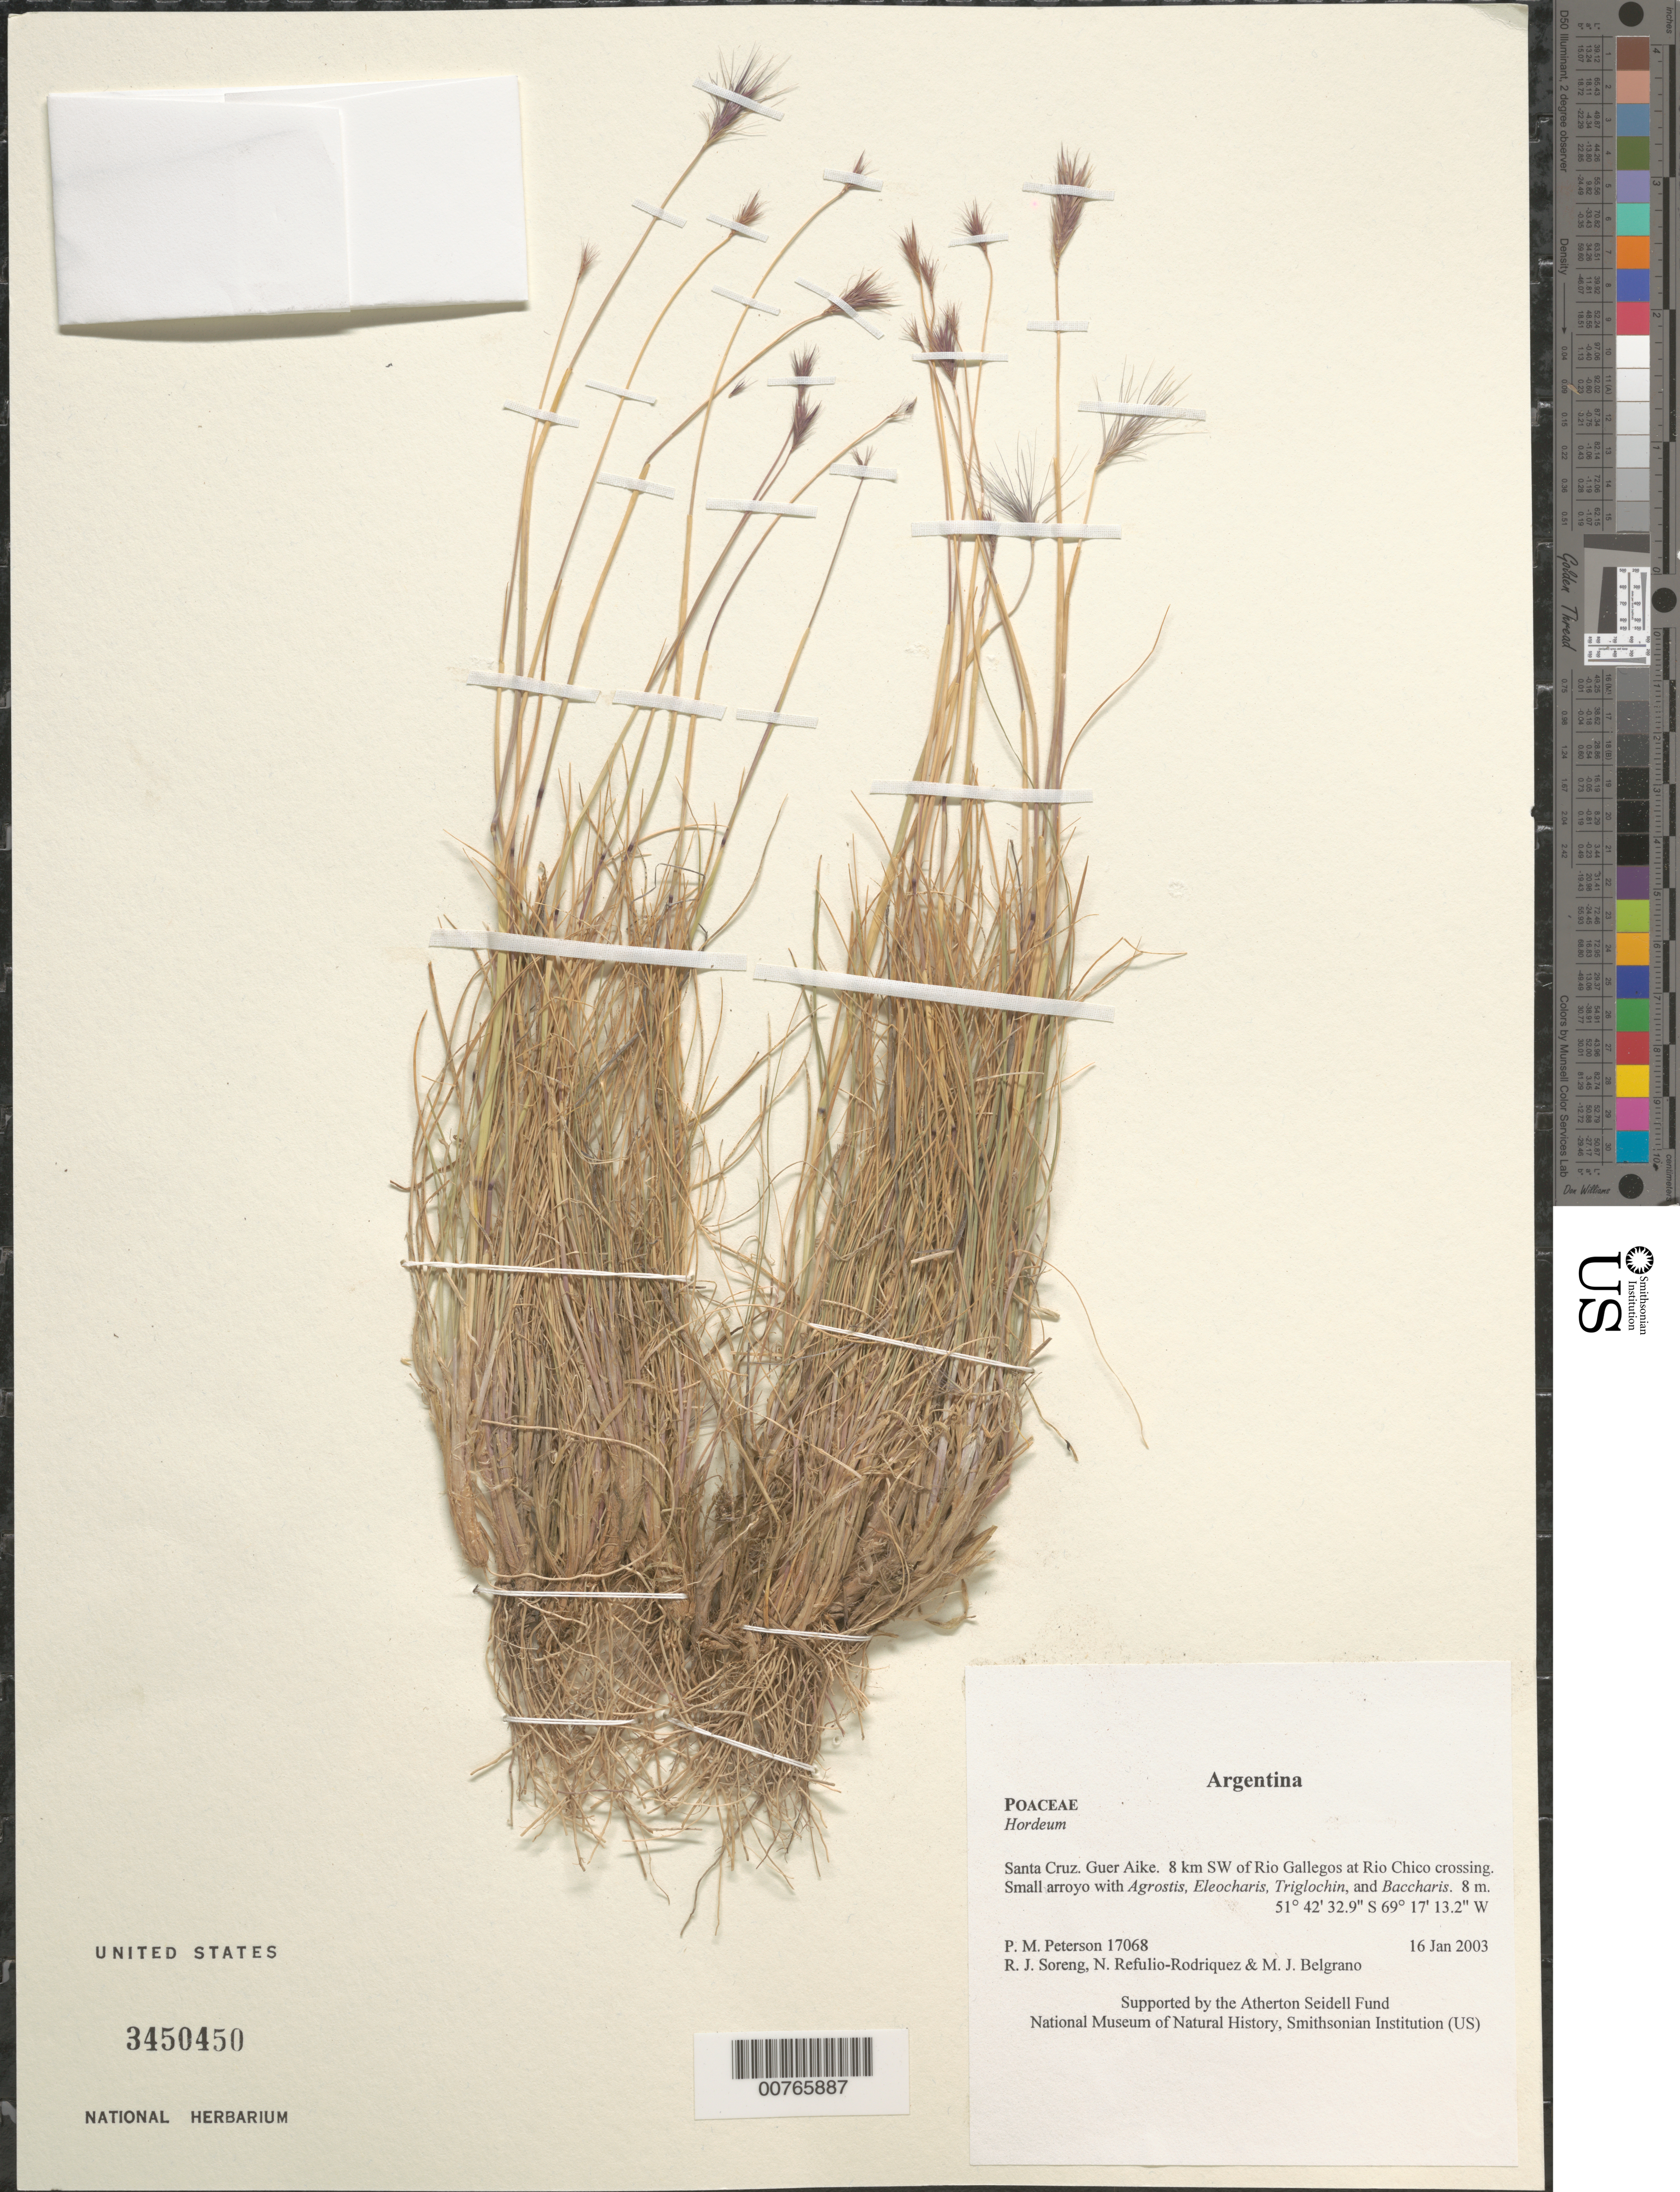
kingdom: Plantae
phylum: Tracheophyta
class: Liliopsida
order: Poales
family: Poaceae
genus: Hordeum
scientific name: Hordeum sp.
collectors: P. M. Peterson, R. J. Soreng, N. Refulio-Rodríguez & M. Belgrano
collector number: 17068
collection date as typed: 16 Jan 2003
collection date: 2003-01-16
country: Argentina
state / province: Santa Cruz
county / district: Guer Aike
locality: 8 km SW of Rio Gallegos at Rio Chico crossing. Small arroyo with Agrostis, Eleocharis, Triglochin, and Baccharis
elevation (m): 8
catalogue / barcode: US 3450450